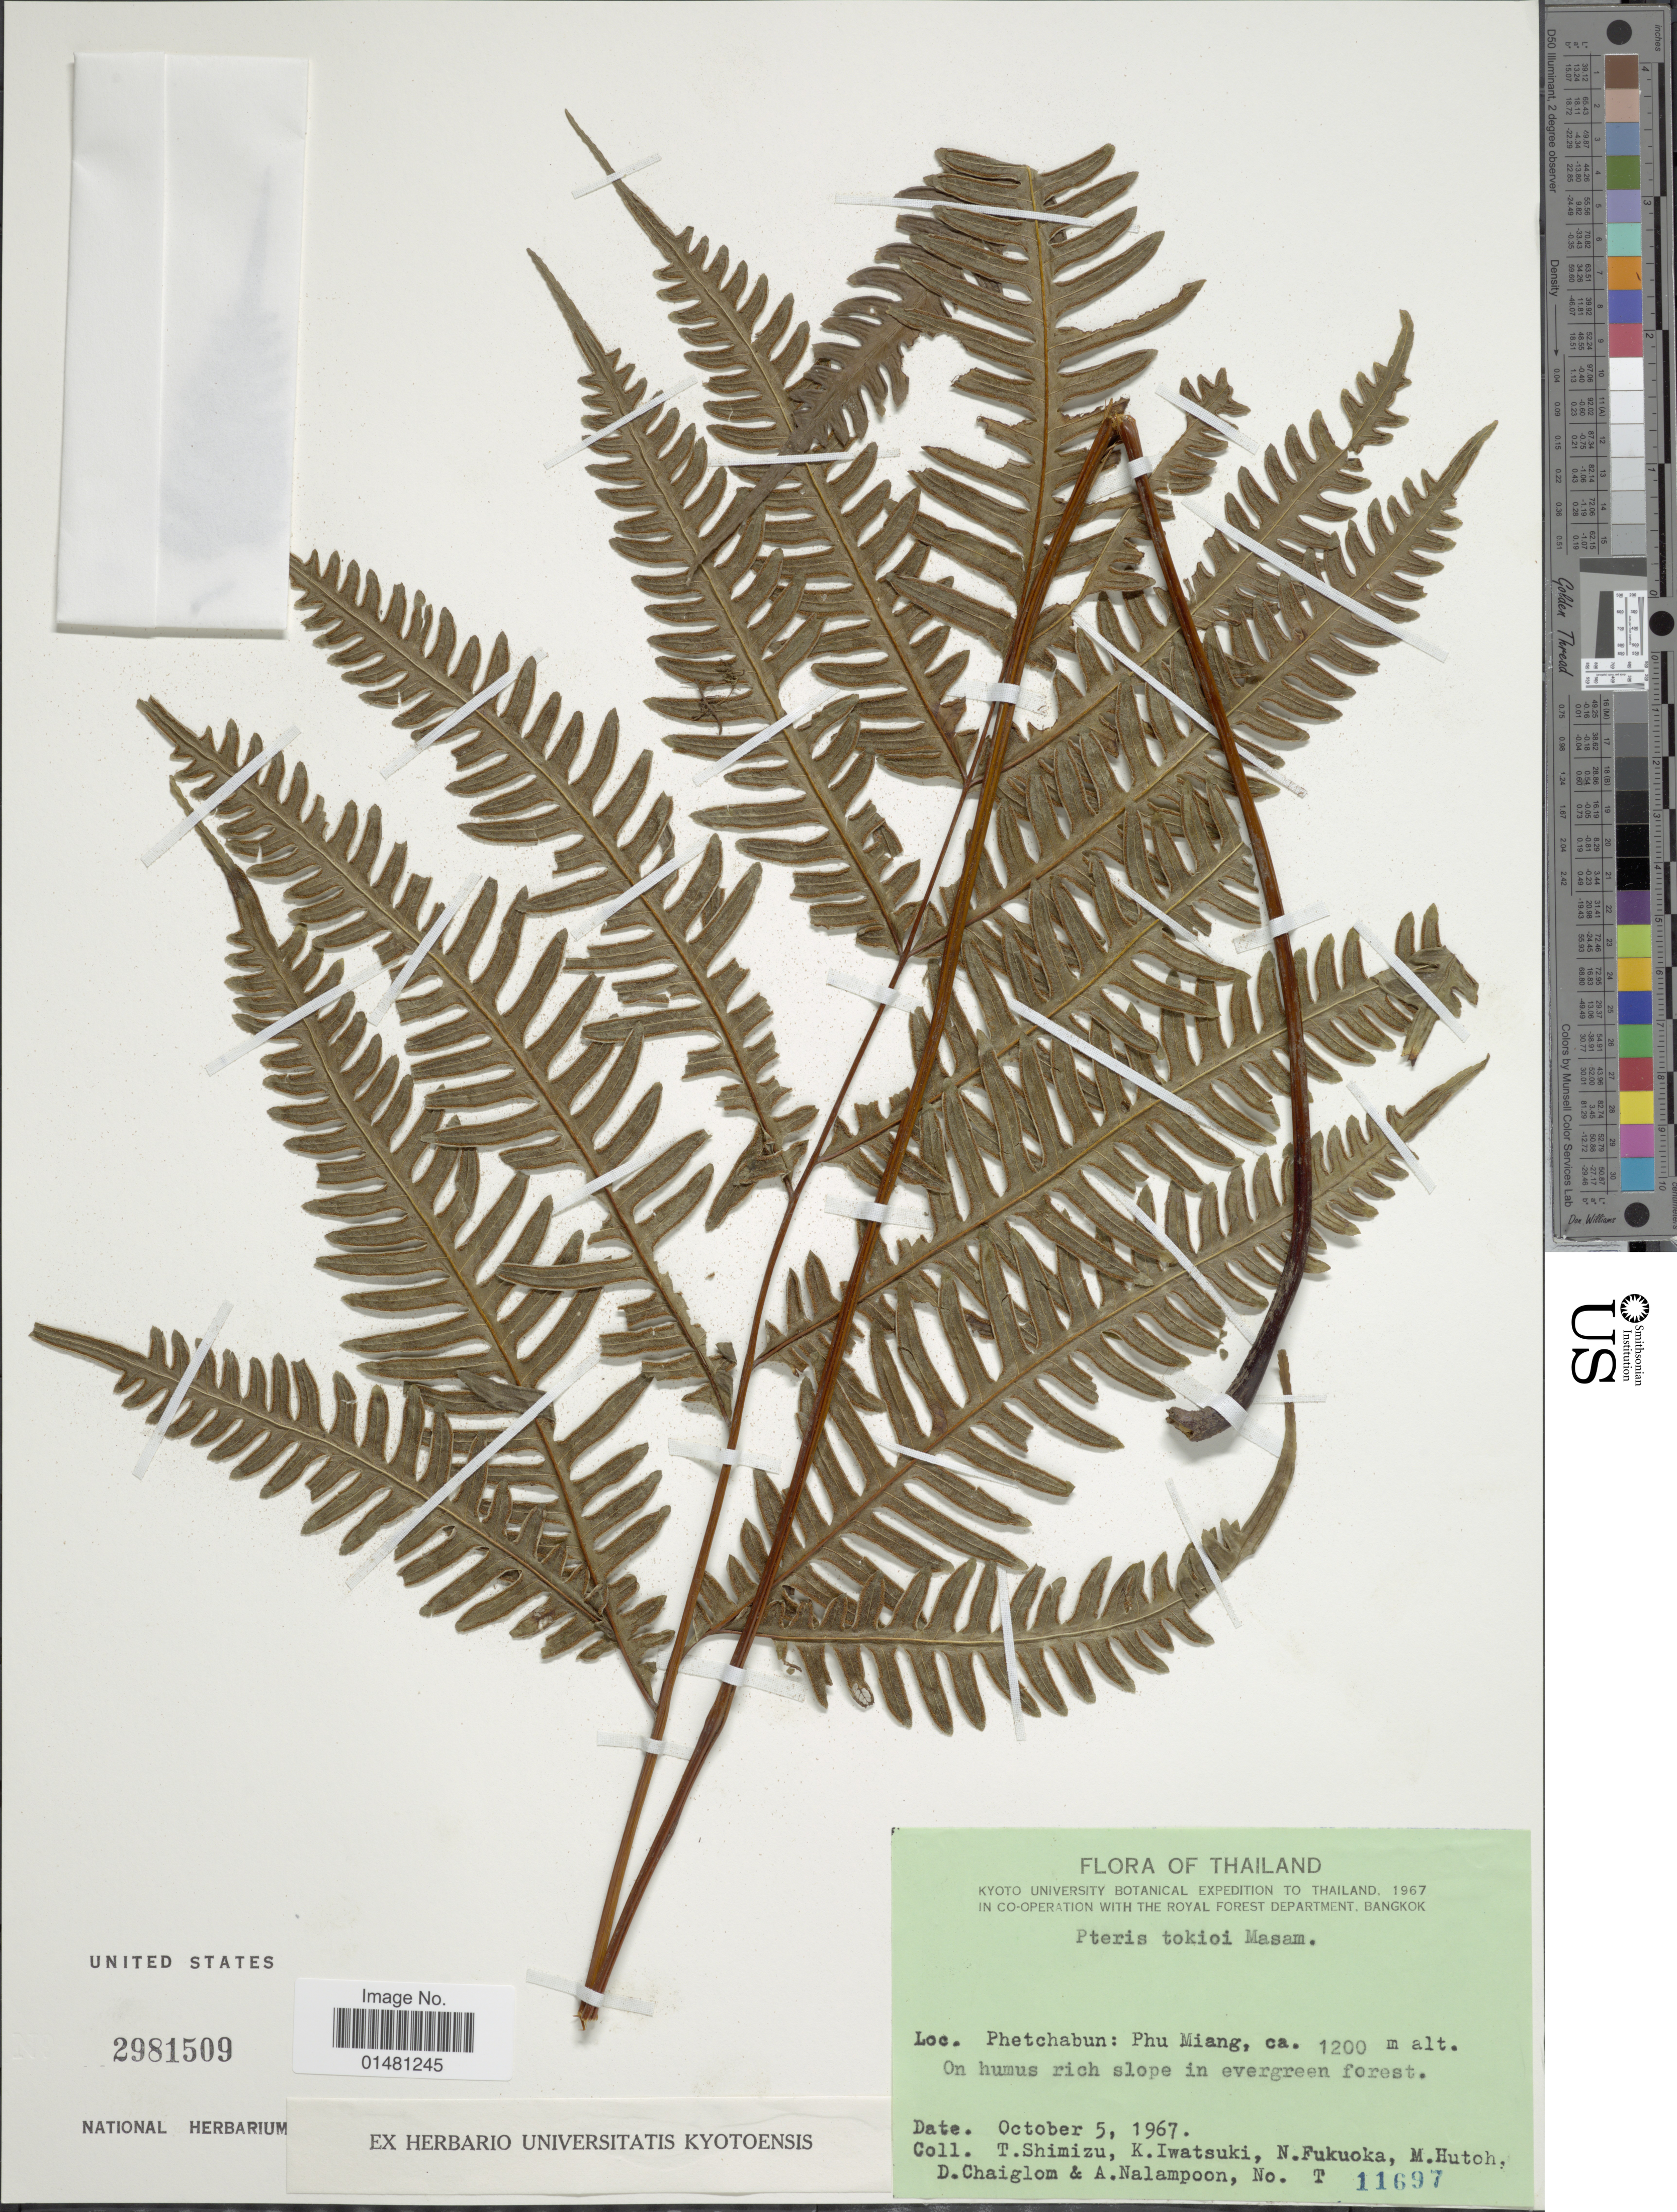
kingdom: Plantae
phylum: Tracheophyta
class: Polypodiopsida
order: Polypodiales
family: Pteridaceae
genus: Pteris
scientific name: Pteris tokioi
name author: Masam.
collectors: T. Shimizu, K. Iwatsuki, N. Fukuoka, M. Hutoh & et al.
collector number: T 11697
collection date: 1967-10-05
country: Thailand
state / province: Phetchabun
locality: Phu Miang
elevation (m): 1200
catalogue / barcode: US 2981509